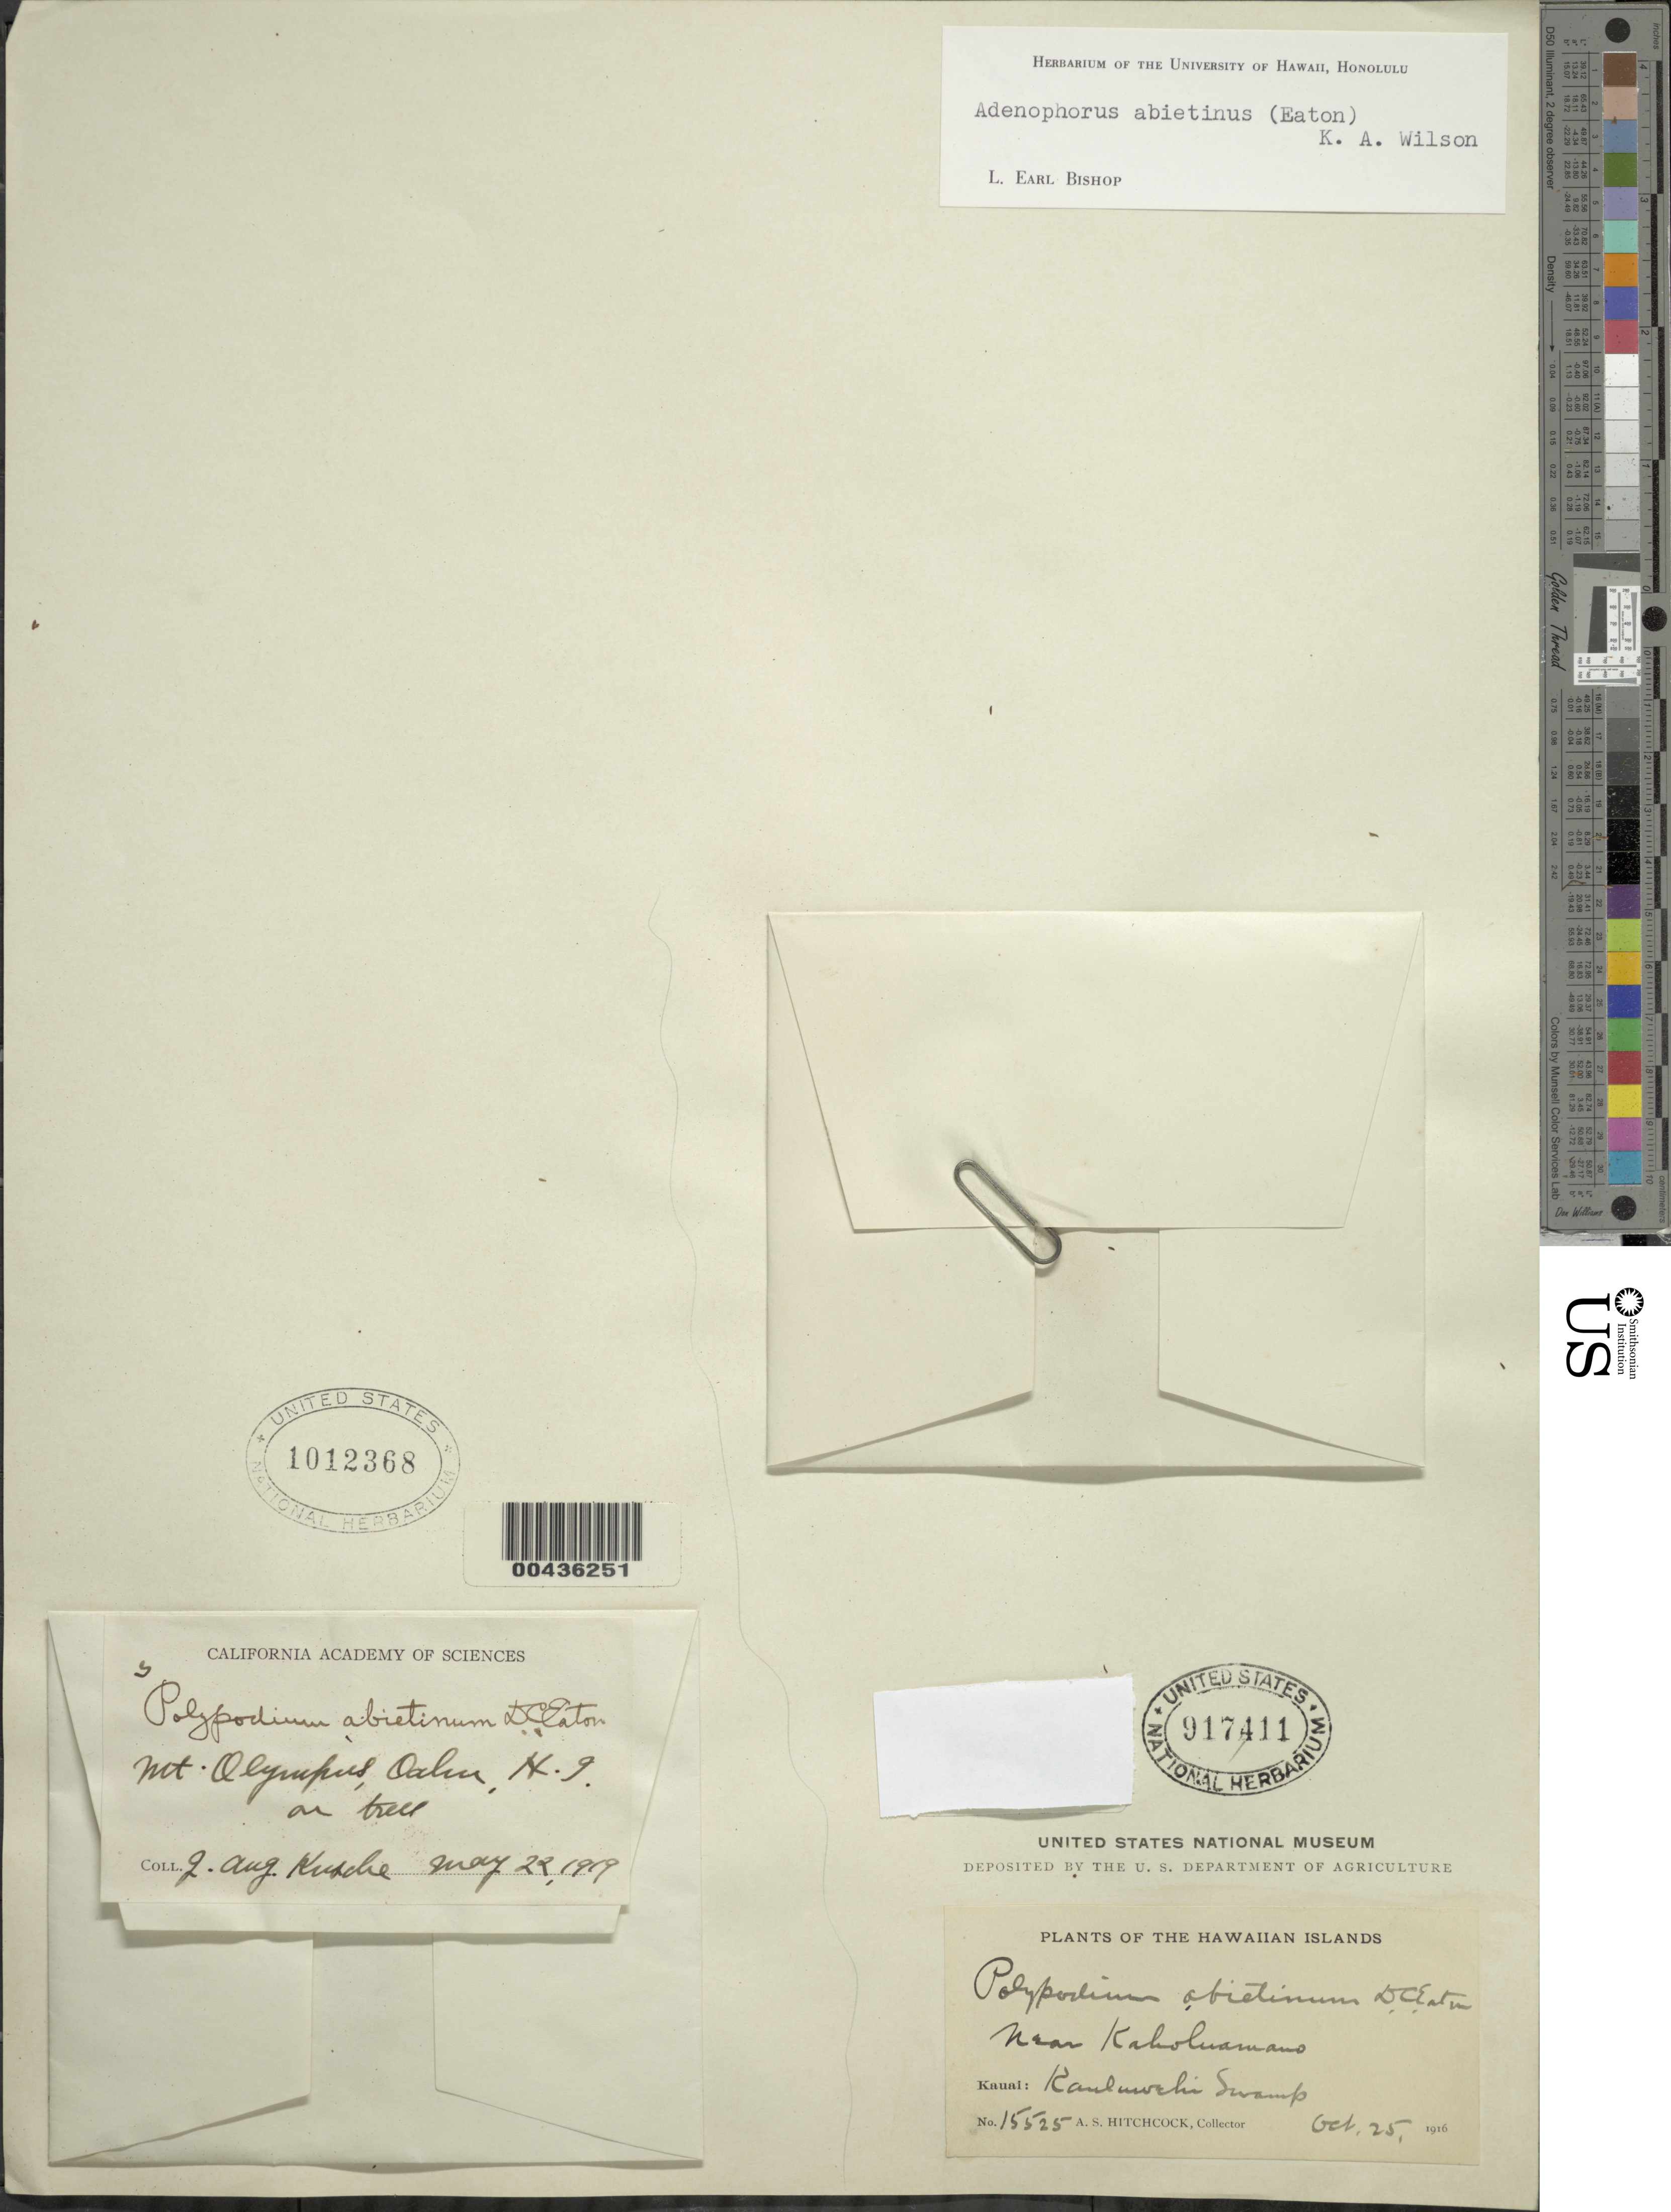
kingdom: Plantae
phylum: Tracheophyta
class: Polypodiopsida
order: Polypodiales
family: Polypodiaceae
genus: Adenophorus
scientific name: Adenophorus abietinus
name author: (D.C. Eaton) K.A. Wilson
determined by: Bishop, L. E.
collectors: J. Kusche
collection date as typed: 22 May 1919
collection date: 1919-05-22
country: United States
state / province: Hawaii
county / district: Honolulu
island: Oahu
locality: Mt. Olympus, Oahu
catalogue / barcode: US 1012368